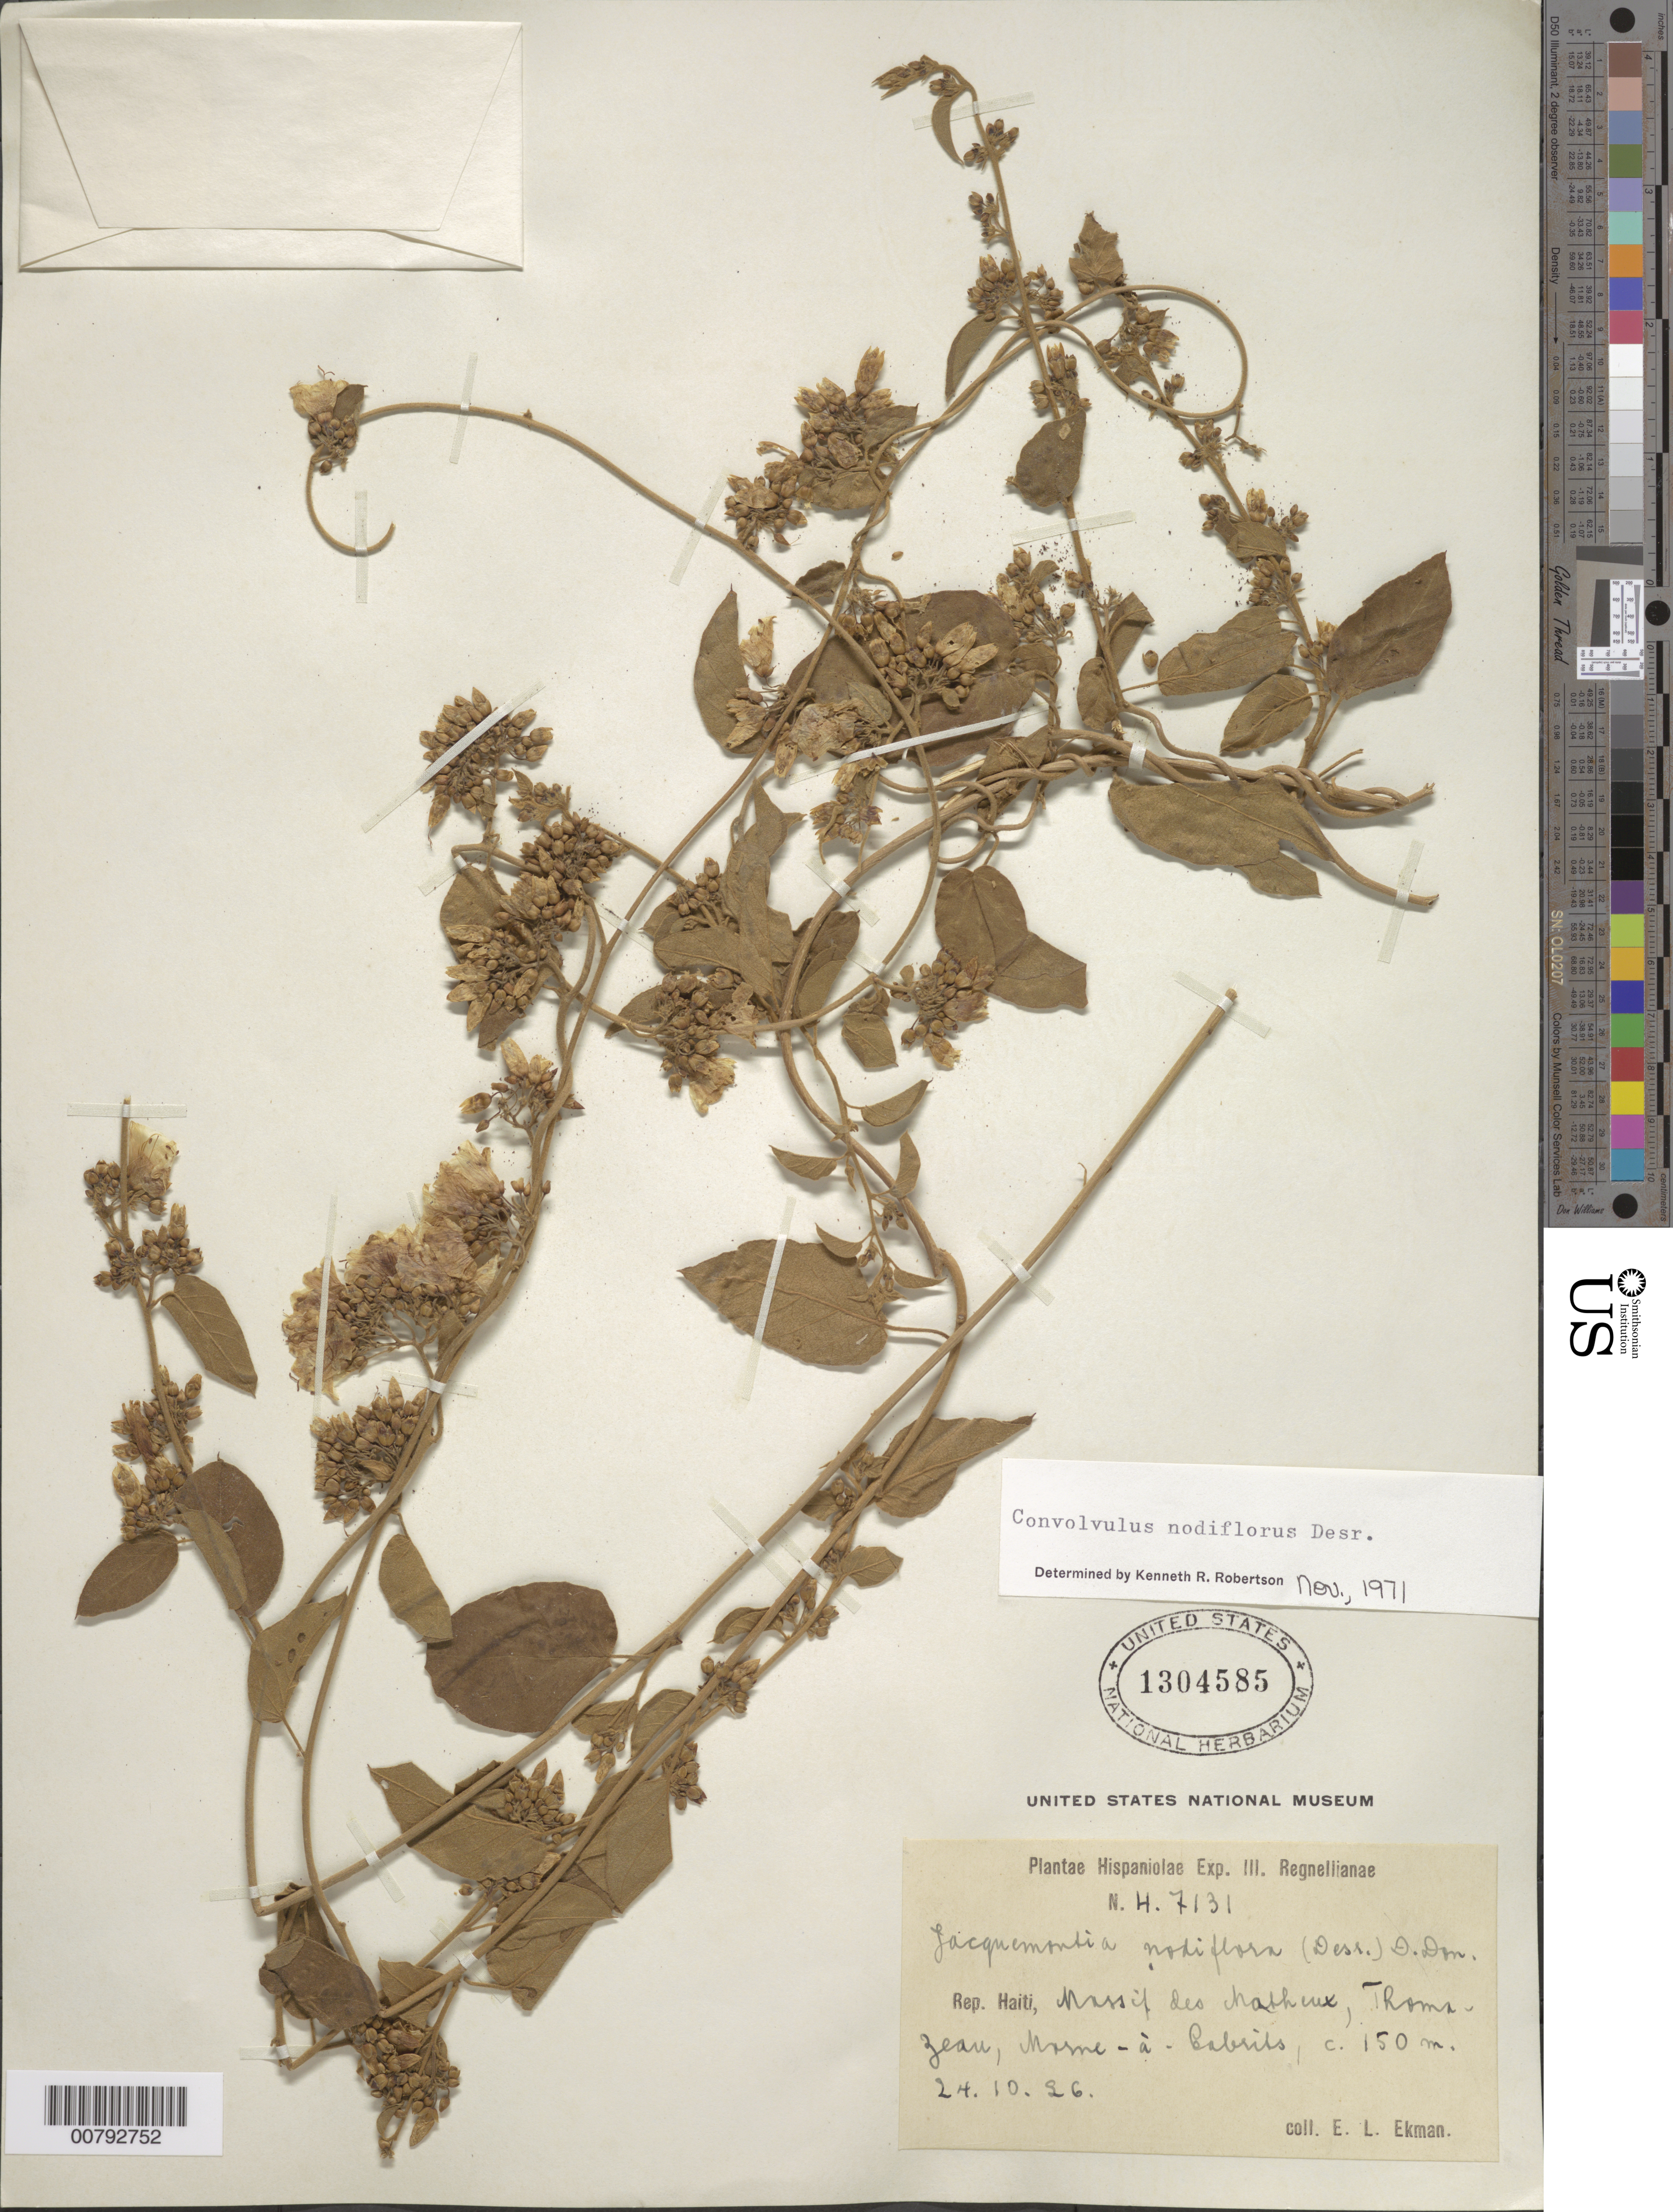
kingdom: Plantae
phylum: Tracheophyta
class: Magnoliopsida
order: Solanales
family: Convolvulaceae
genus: Convolvulus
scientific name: Convolvulus nodiflorus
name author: Desr.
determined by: Robertson, K. R.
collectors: E. L. Ekman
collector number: H 7131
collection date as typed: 24 Oct 1926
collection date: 1926-10-24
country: Haiti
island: Hispaniola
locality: Massif des Matheux, Thomazeau, Morne-à-Cabrits.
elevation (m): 150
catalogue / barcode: US 1304585